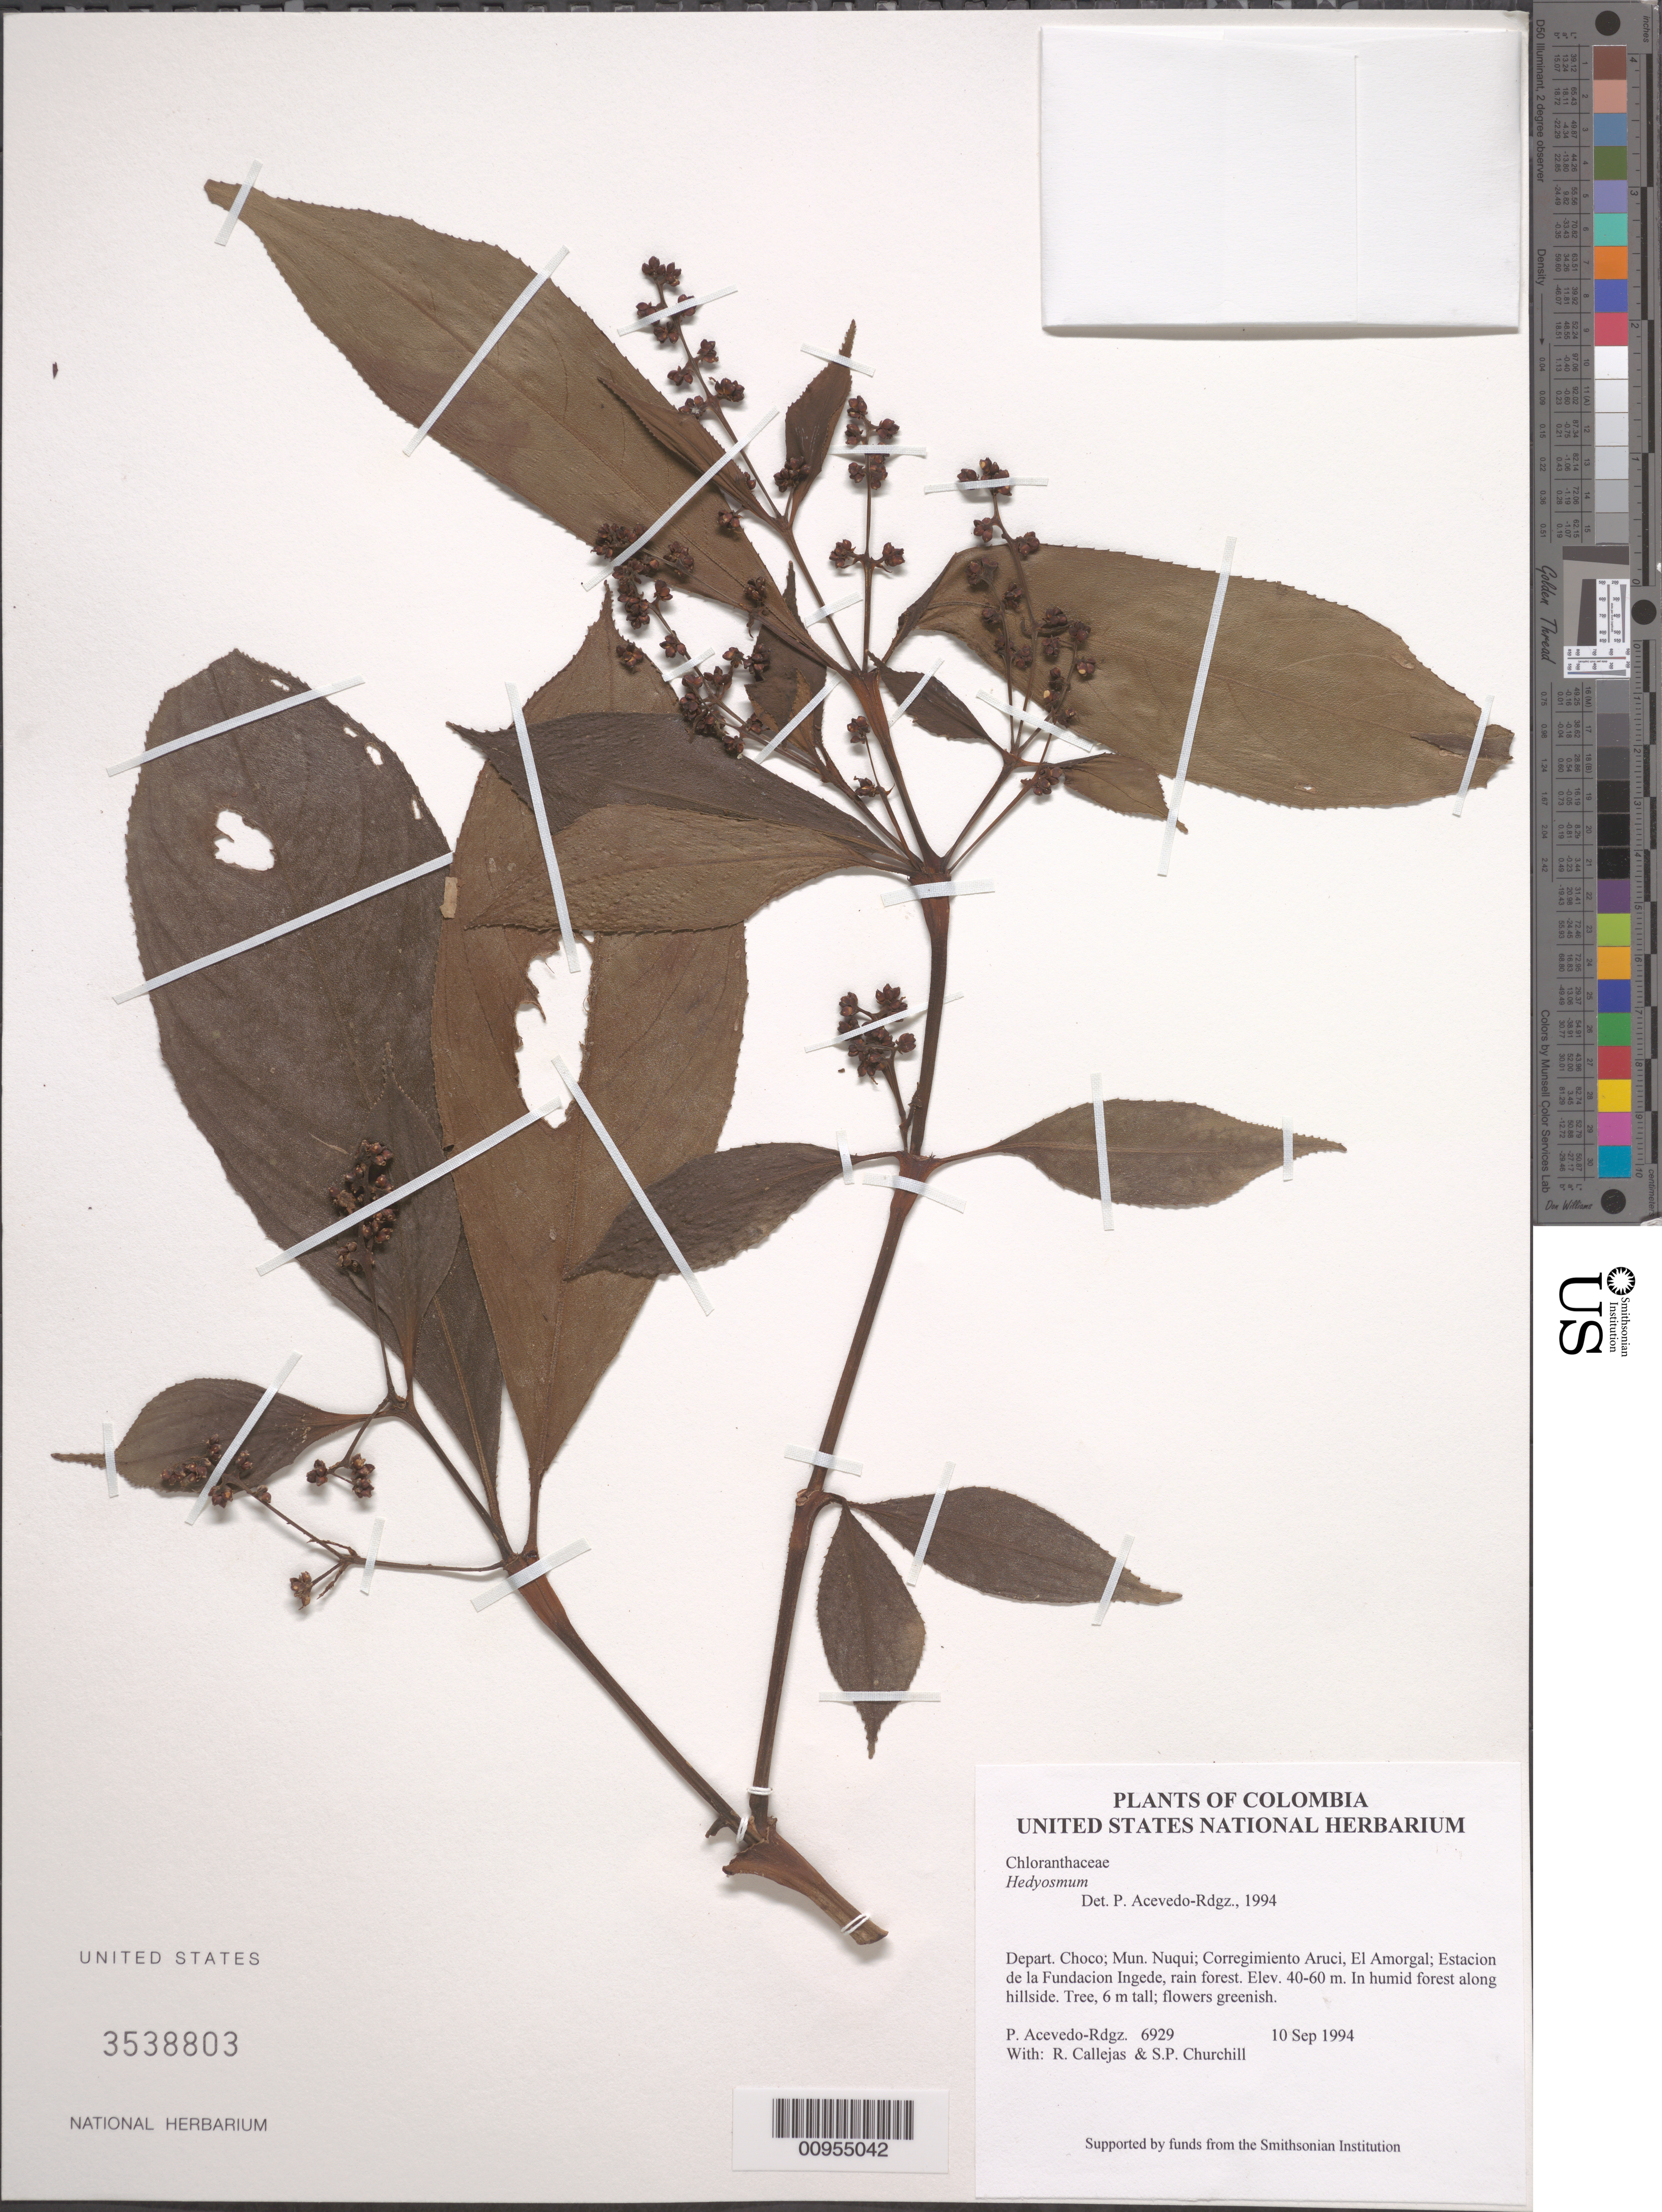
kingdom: Plantae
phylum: Tracheophyta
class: Magnoliopsida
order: Chloranthales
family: Chloranthaceae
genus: Hedyosmum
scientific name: Hedyosmum scaberrimum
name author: Standl.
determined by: Feltz, E.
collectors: P. Acevedo-Rodr., R. Callejas & S. Churchill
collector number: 6929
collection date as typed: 10 Sep 1994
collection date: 1994-09-10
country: Colombia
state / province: Chocó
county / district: Nuqui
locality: Depart. Choco; Mun. Nuqui; Corregimiento Aruci, El Amorgal; Estacion de la Fundacion Ingede, rain forest.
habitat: In humid forest along hillside.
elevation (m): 40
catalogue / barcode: US 3539903